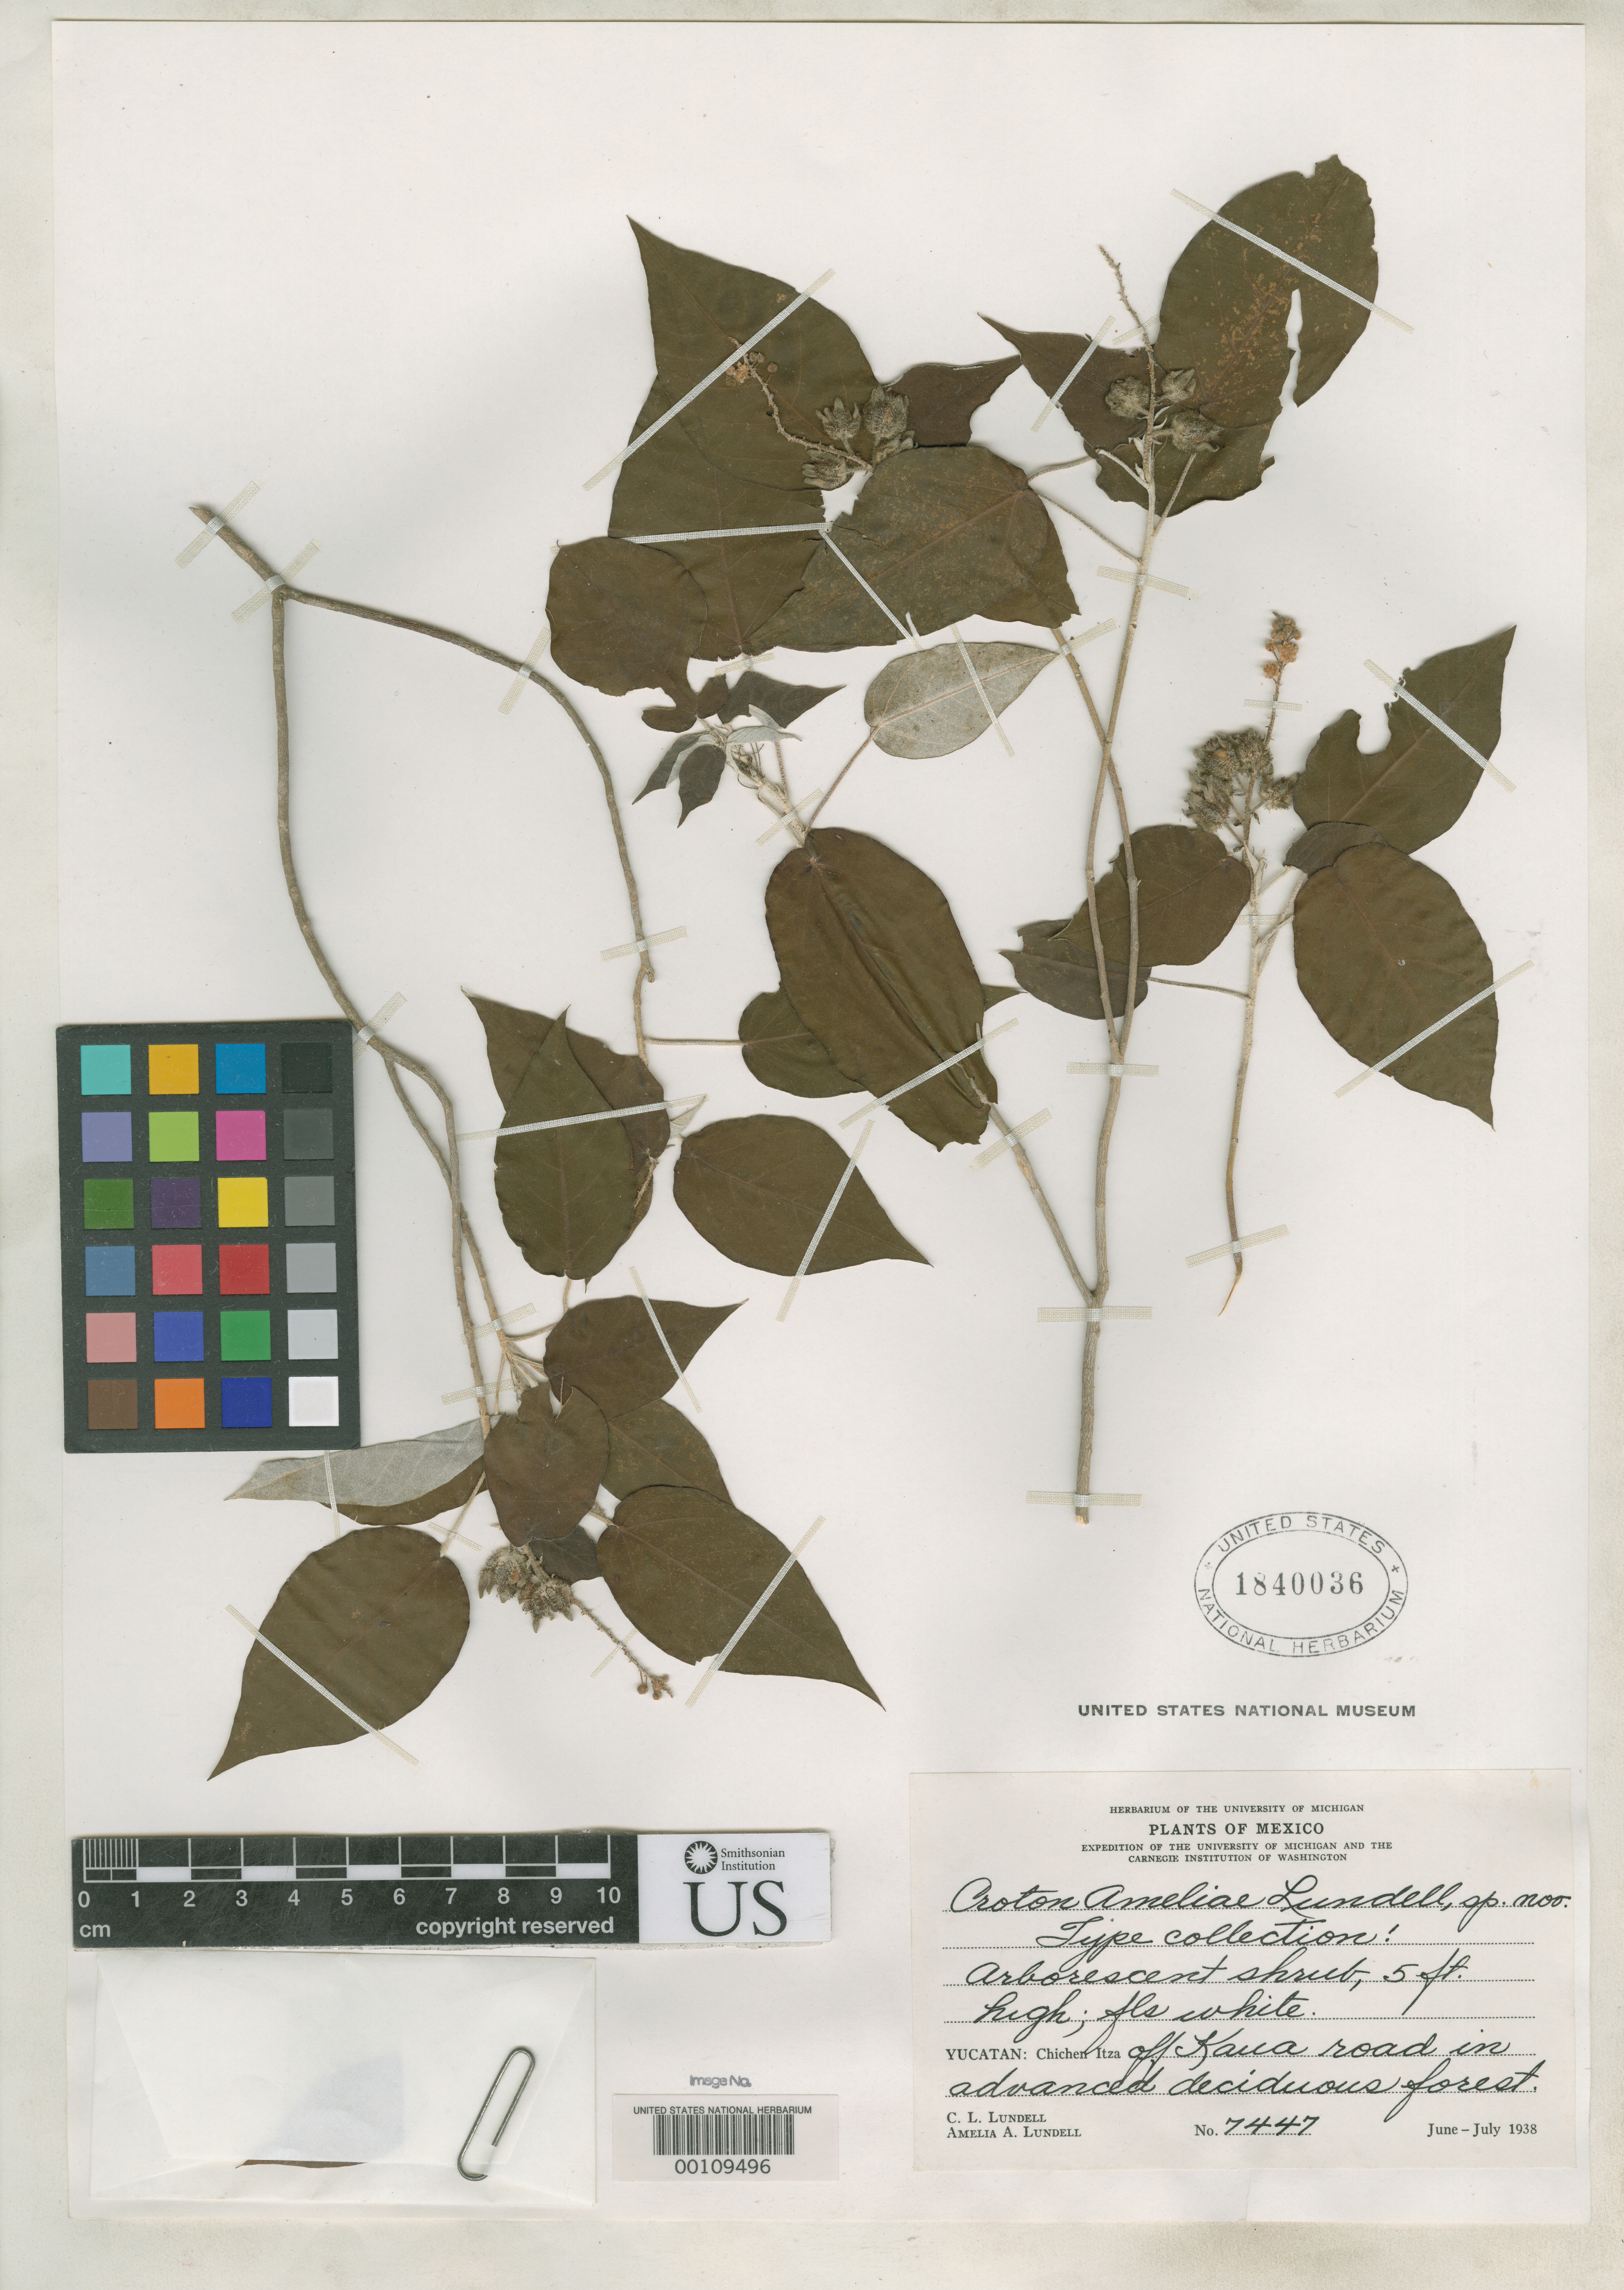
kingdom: Plantae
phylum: Tracheophyta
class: Magnoliopsida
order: Malpighiales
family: Euphorbiaceae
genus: Croton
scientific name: Croton ameliae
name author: Lundell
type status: Isotype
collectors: C. L. Lundell & A. A. Lundell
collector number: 7447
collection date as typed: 06 Jun 1938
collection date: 1938-06-06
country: Mexico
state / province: Yucatán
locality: Chichen Itza, Kaua Road.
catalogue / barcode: US 1840036